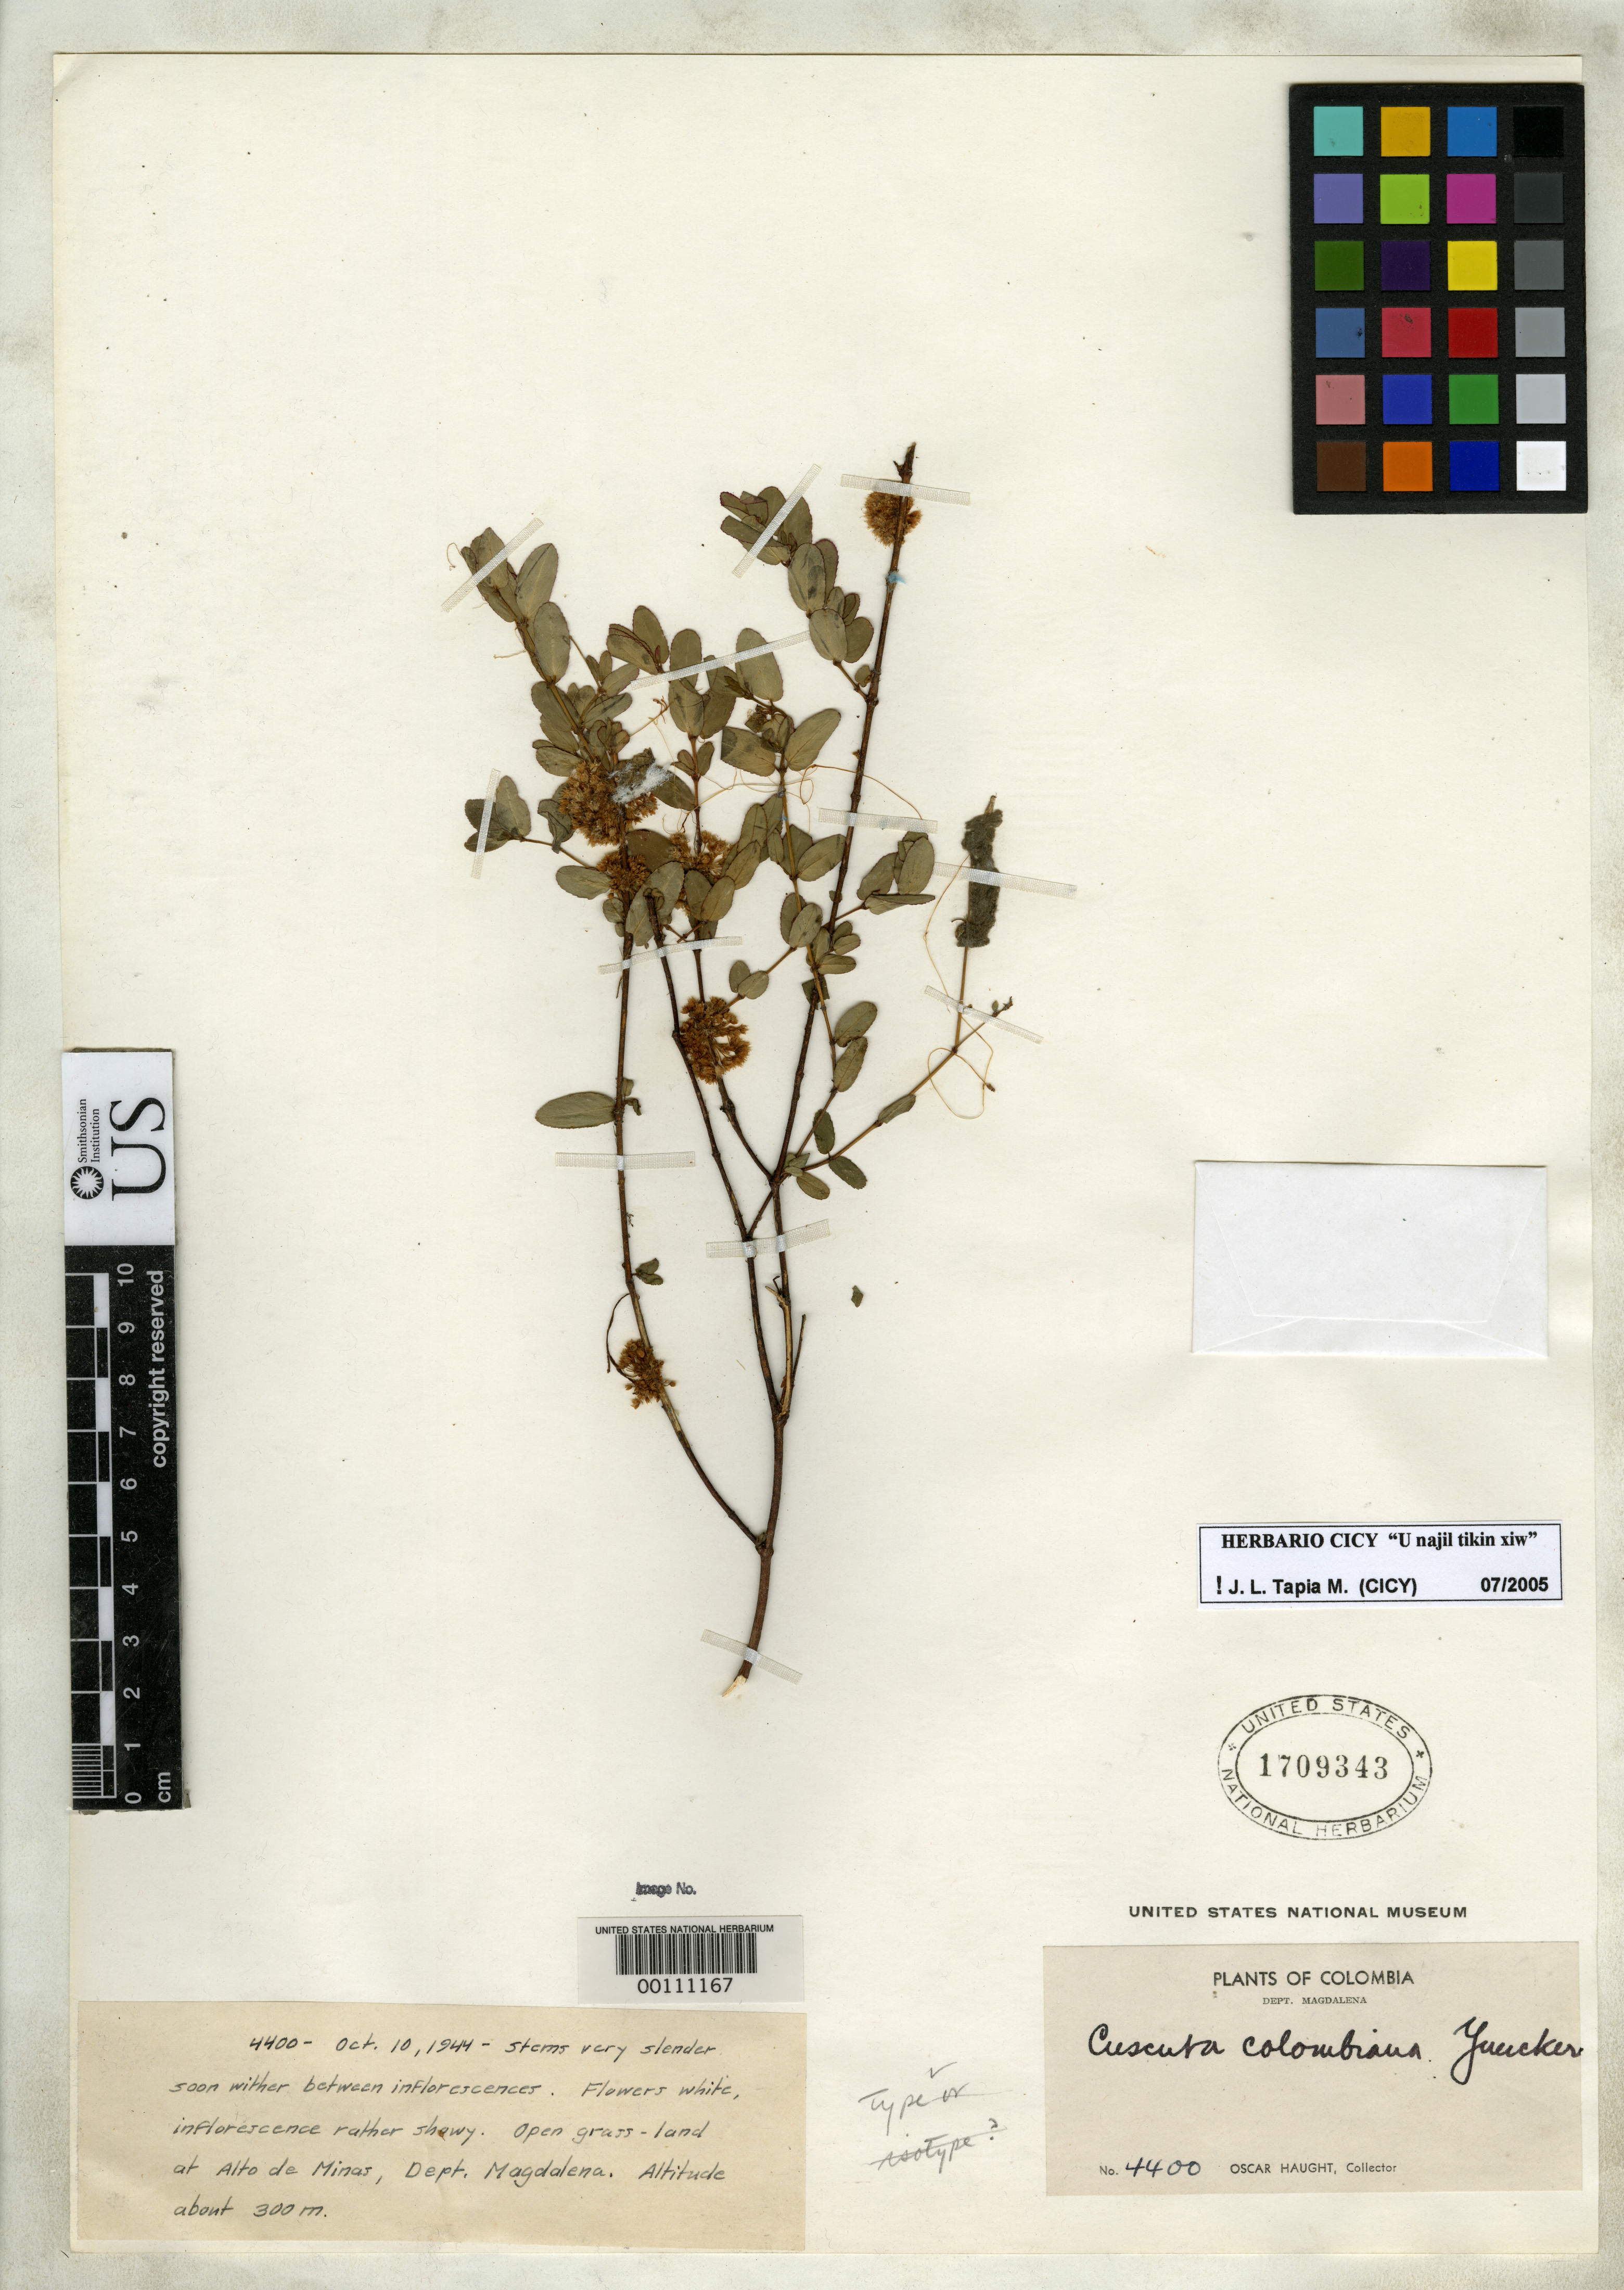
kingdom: Plantae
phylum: Tracheophyta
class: Magnoliopsida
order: Solanales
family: Convolvulaceae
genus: Cuscuta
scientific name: Cuscuta colombiana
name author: Yunck.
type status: Holotype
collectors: O. L. Haught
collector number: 4400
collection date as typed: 10 Oct 1944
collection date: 1944-10-10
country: Colombia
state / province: Magdalena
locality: Alto de Minas.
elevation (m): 300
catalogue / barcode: US 1709343